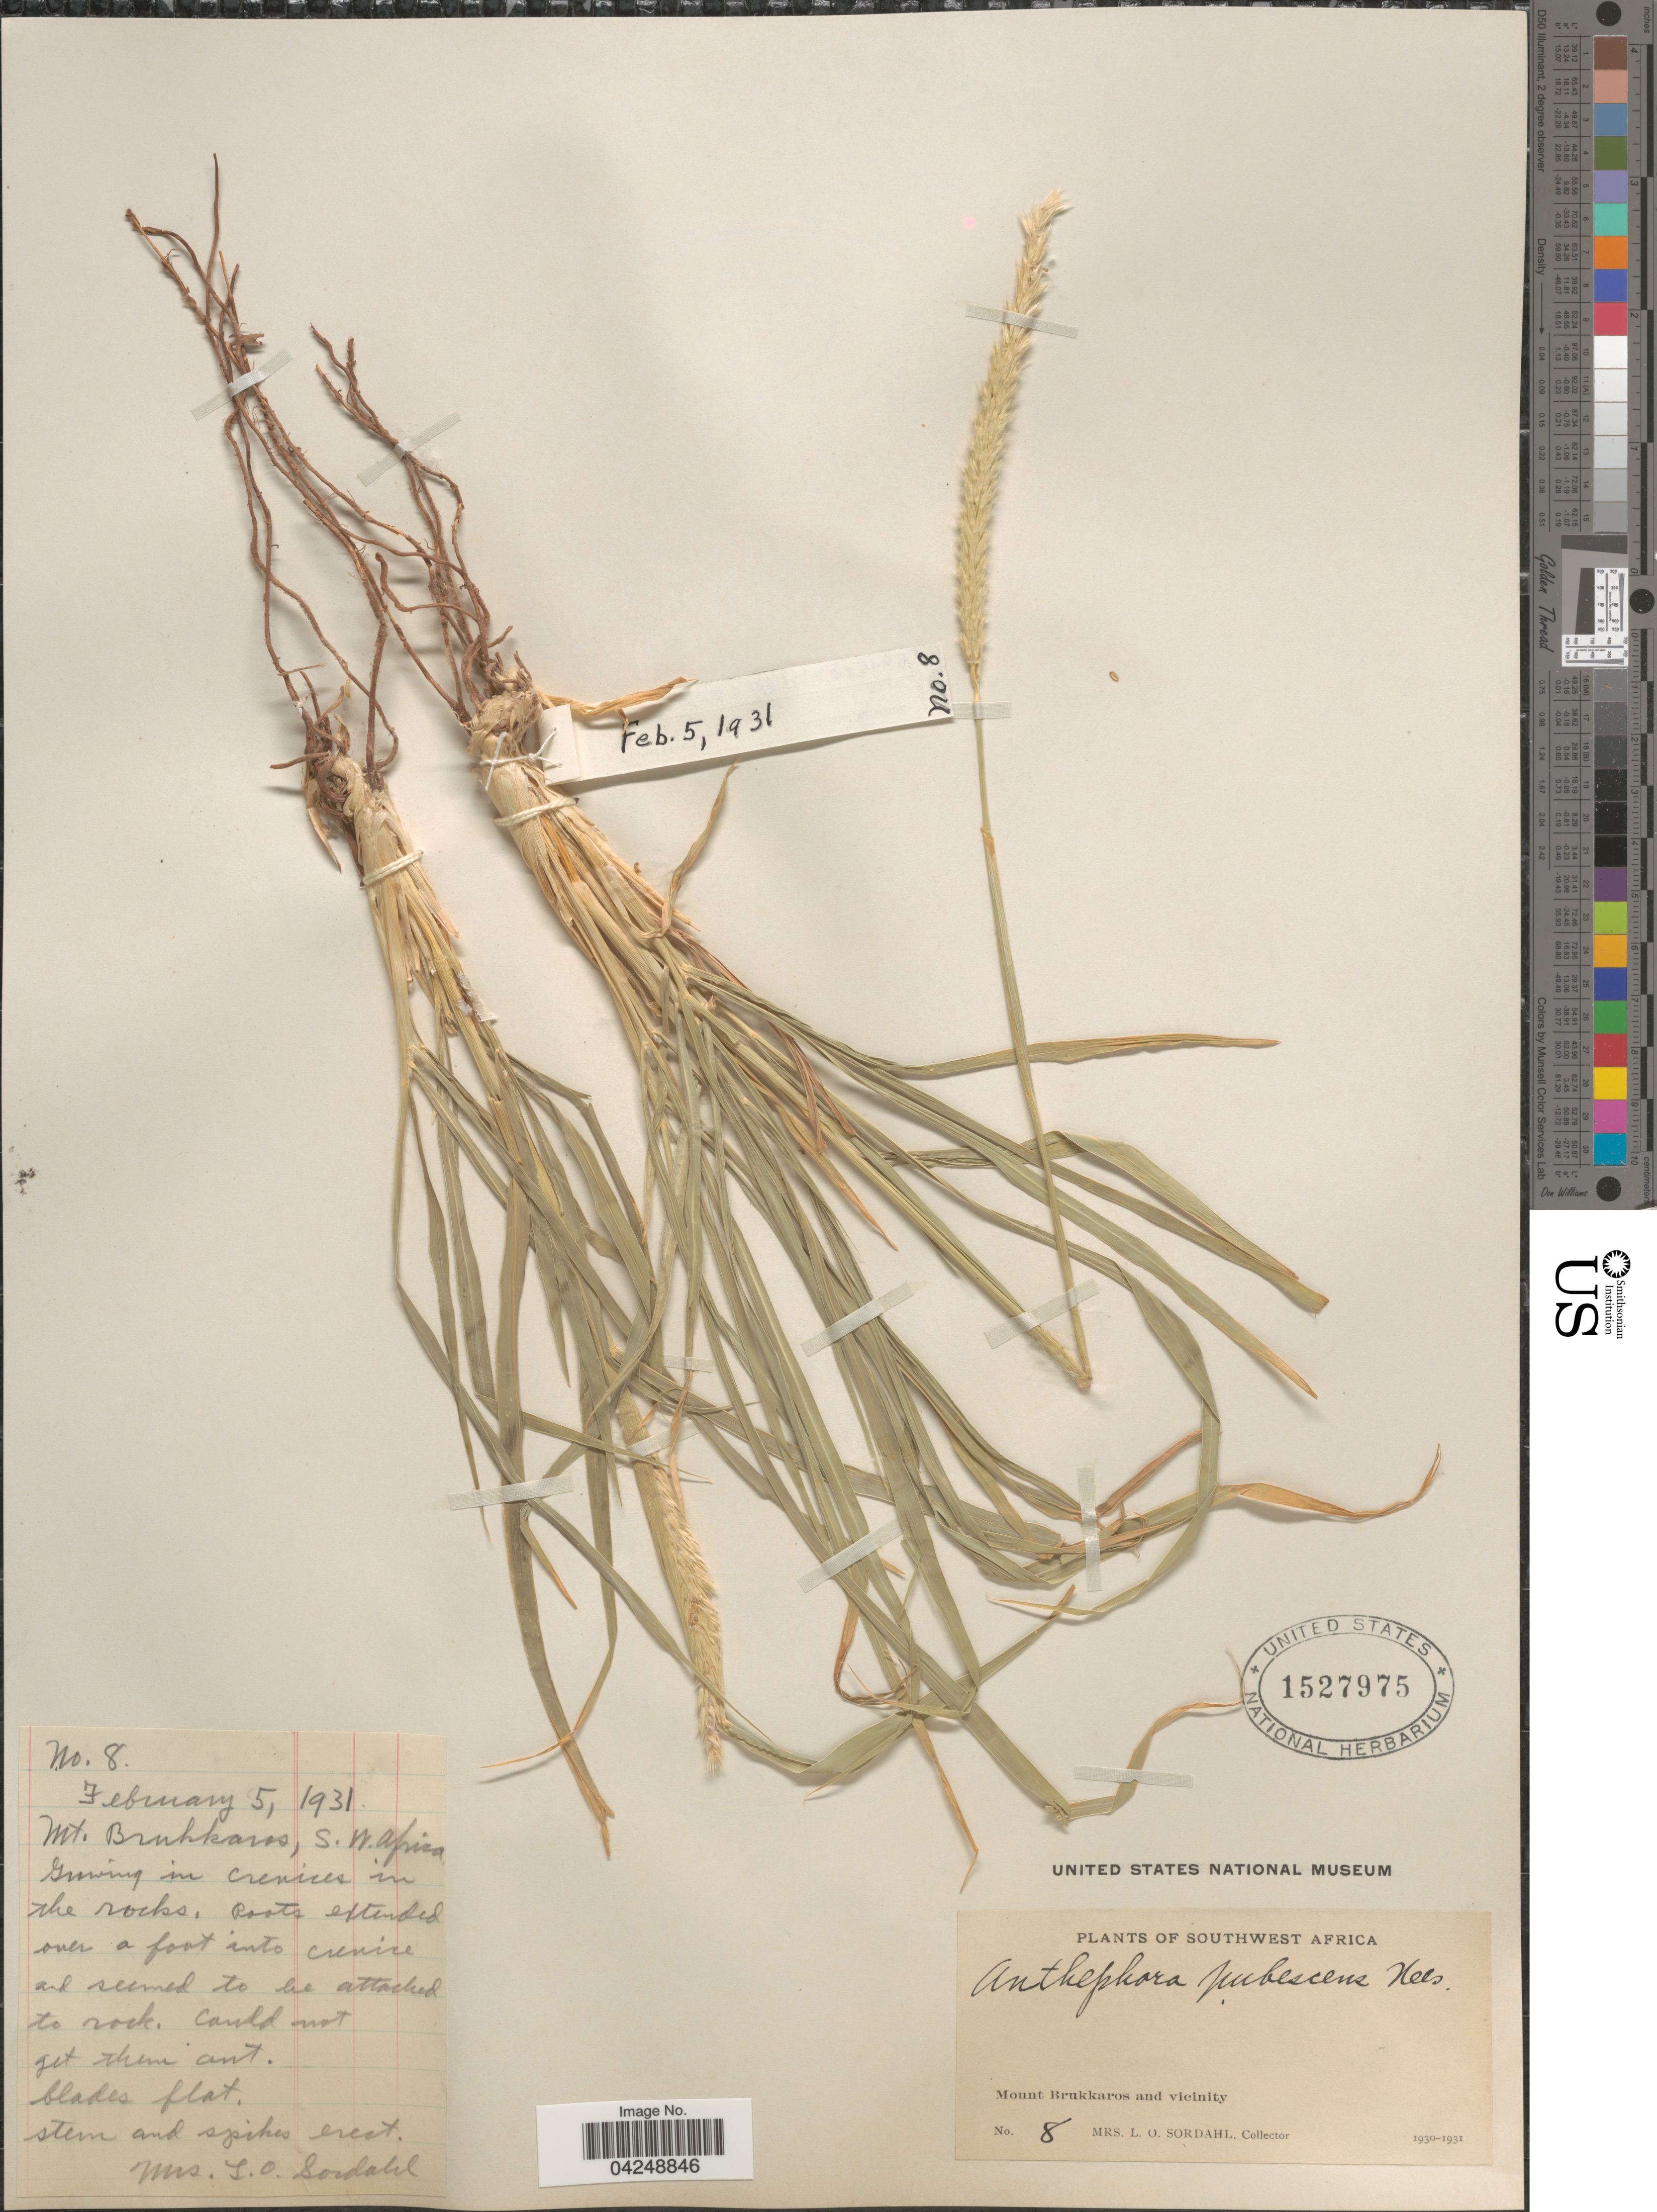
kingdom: Plantae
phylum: Tracheophyta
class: Liliopsida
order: Poales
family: Poaceae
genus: Anthephora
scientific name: Anthephora pubescens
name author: Nees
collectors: L. Sordahl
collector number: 8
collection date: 1931-02-05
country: Namibia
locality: Southwest Africa. Mount Brukkaros and vicinity. Growing in crevices in the rocks.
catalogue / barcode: US 1527975